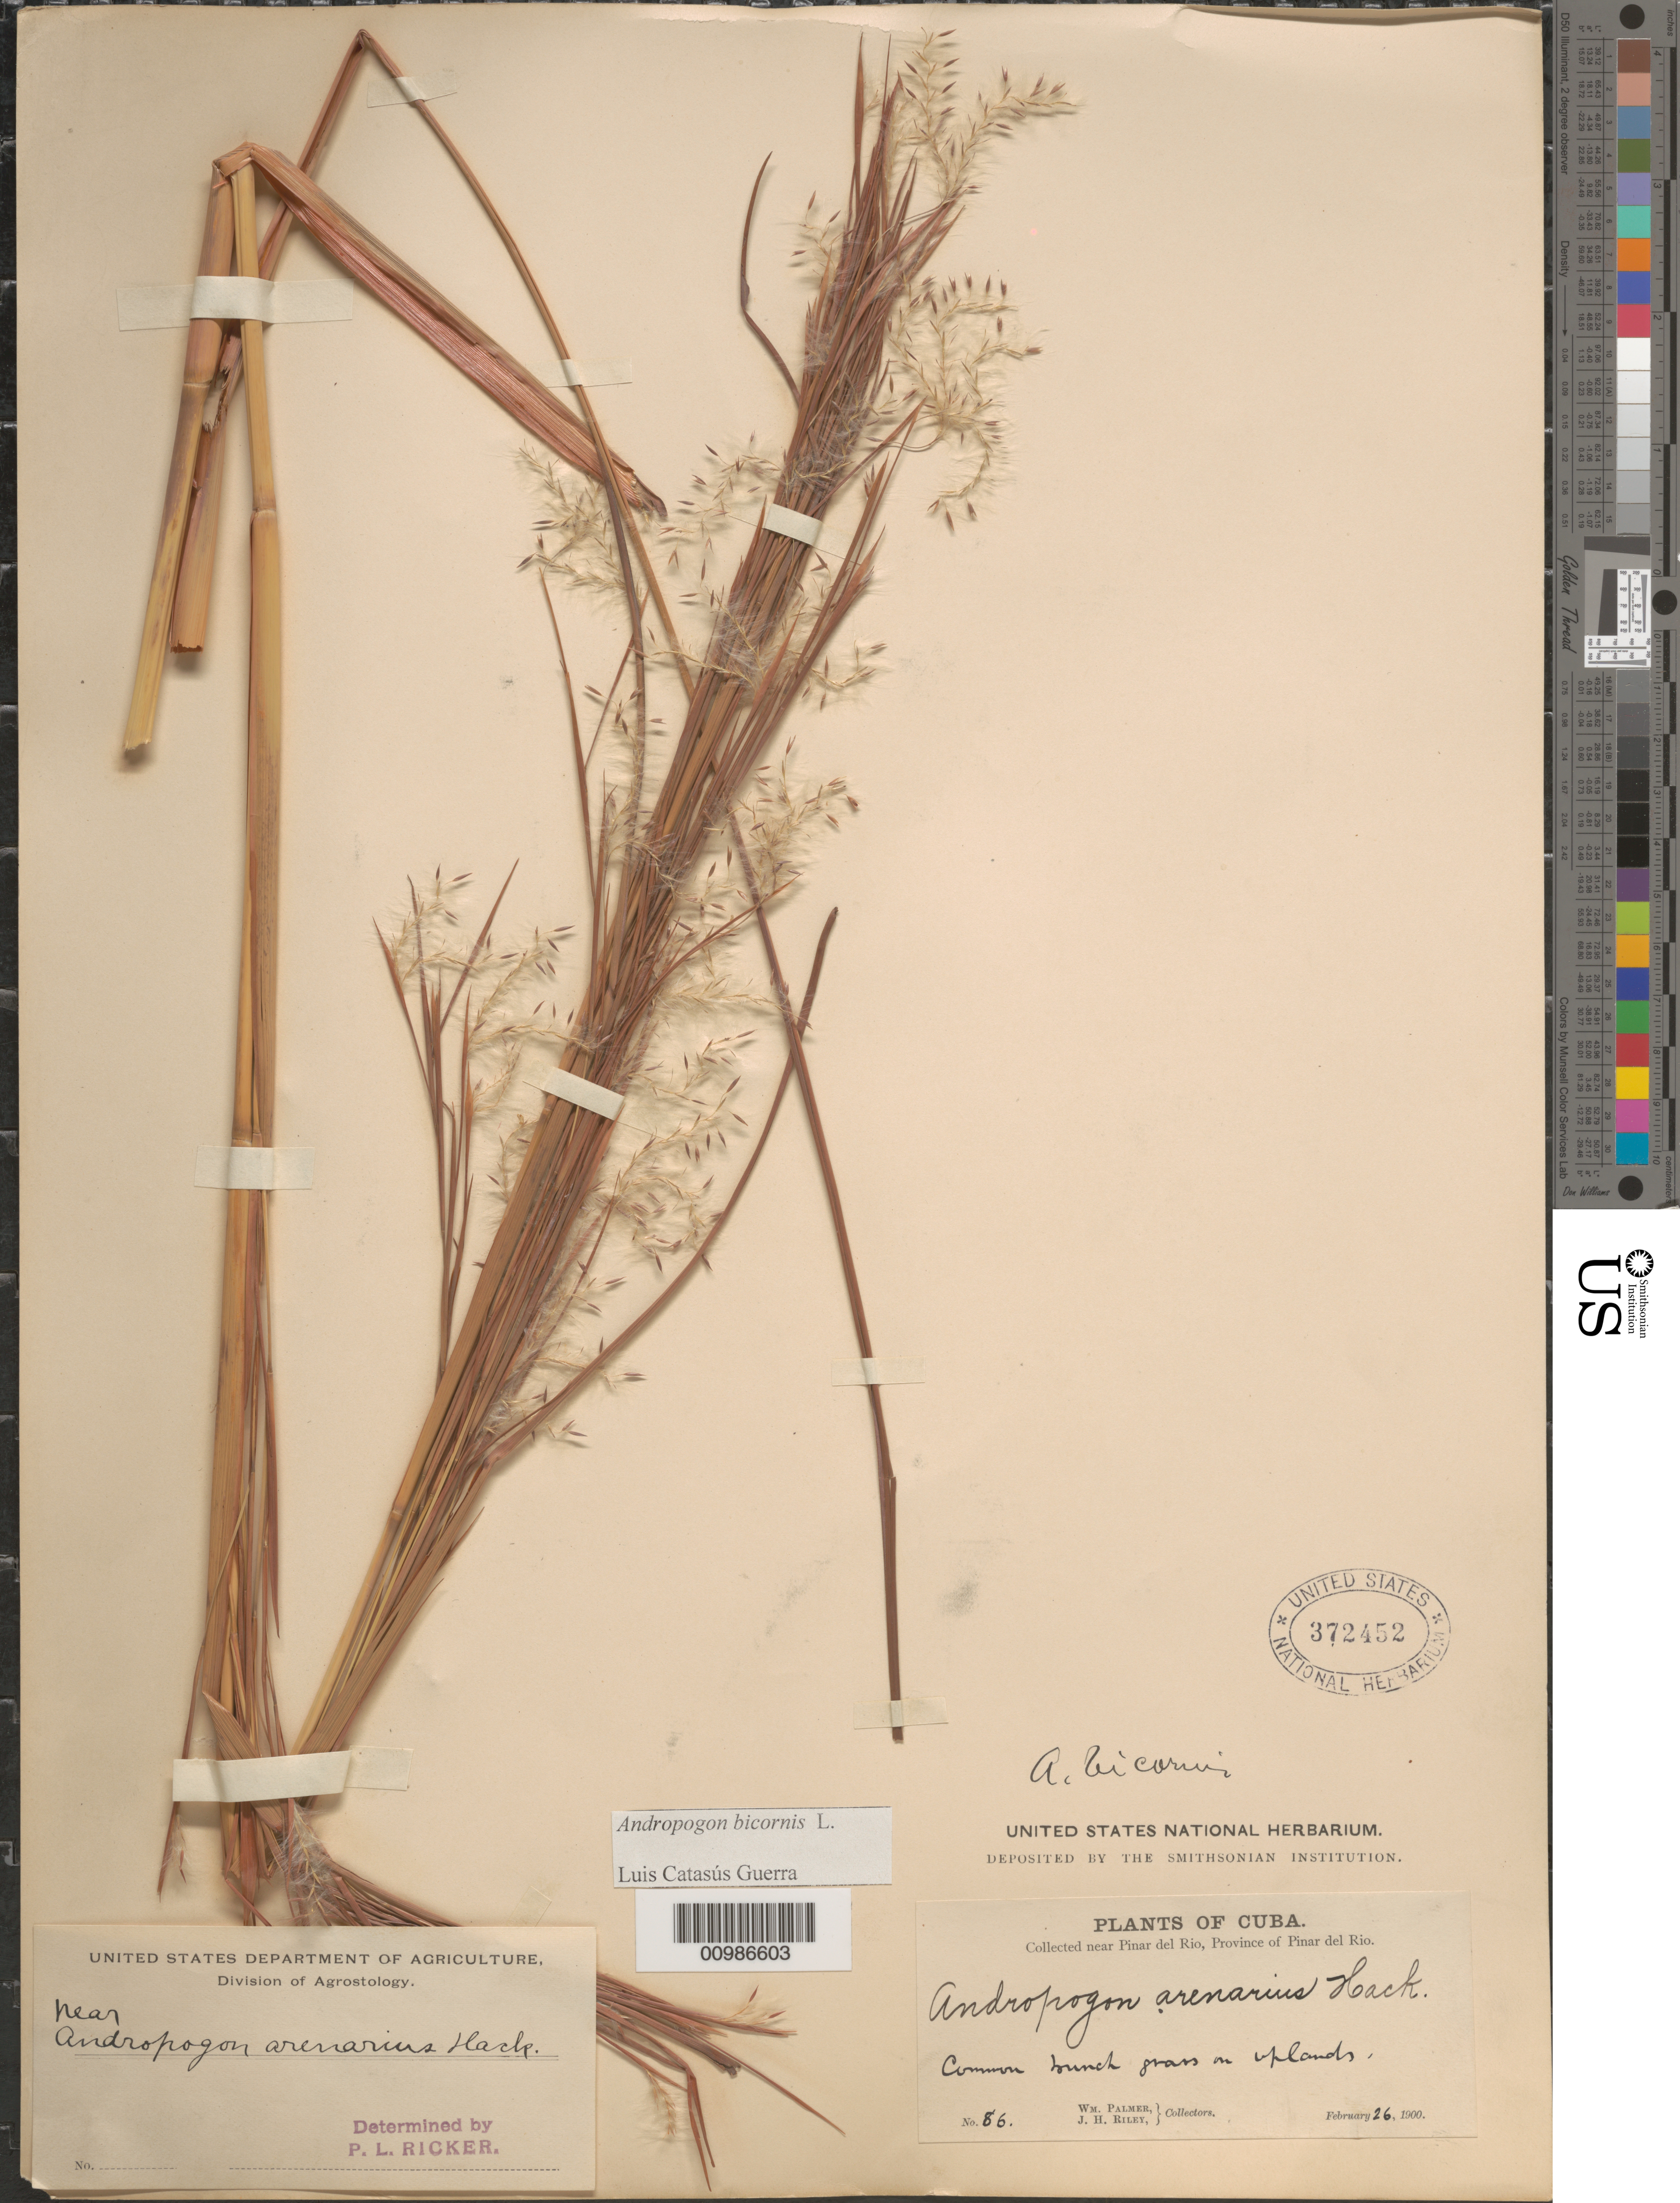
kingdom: Plantae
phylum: Tracheophyta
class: Liliopsida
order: Poales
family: Poaceae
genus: Andropogon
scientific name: Andropogon bicornis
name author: L.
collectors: W. Palmer & J. H. Riley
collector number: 86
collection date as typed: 26 Feb 1900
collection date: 1900-02-26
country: Cuba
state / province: Pinar del Rio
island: Cuba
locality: near city of Pinar del Rio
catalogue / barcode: US 372452